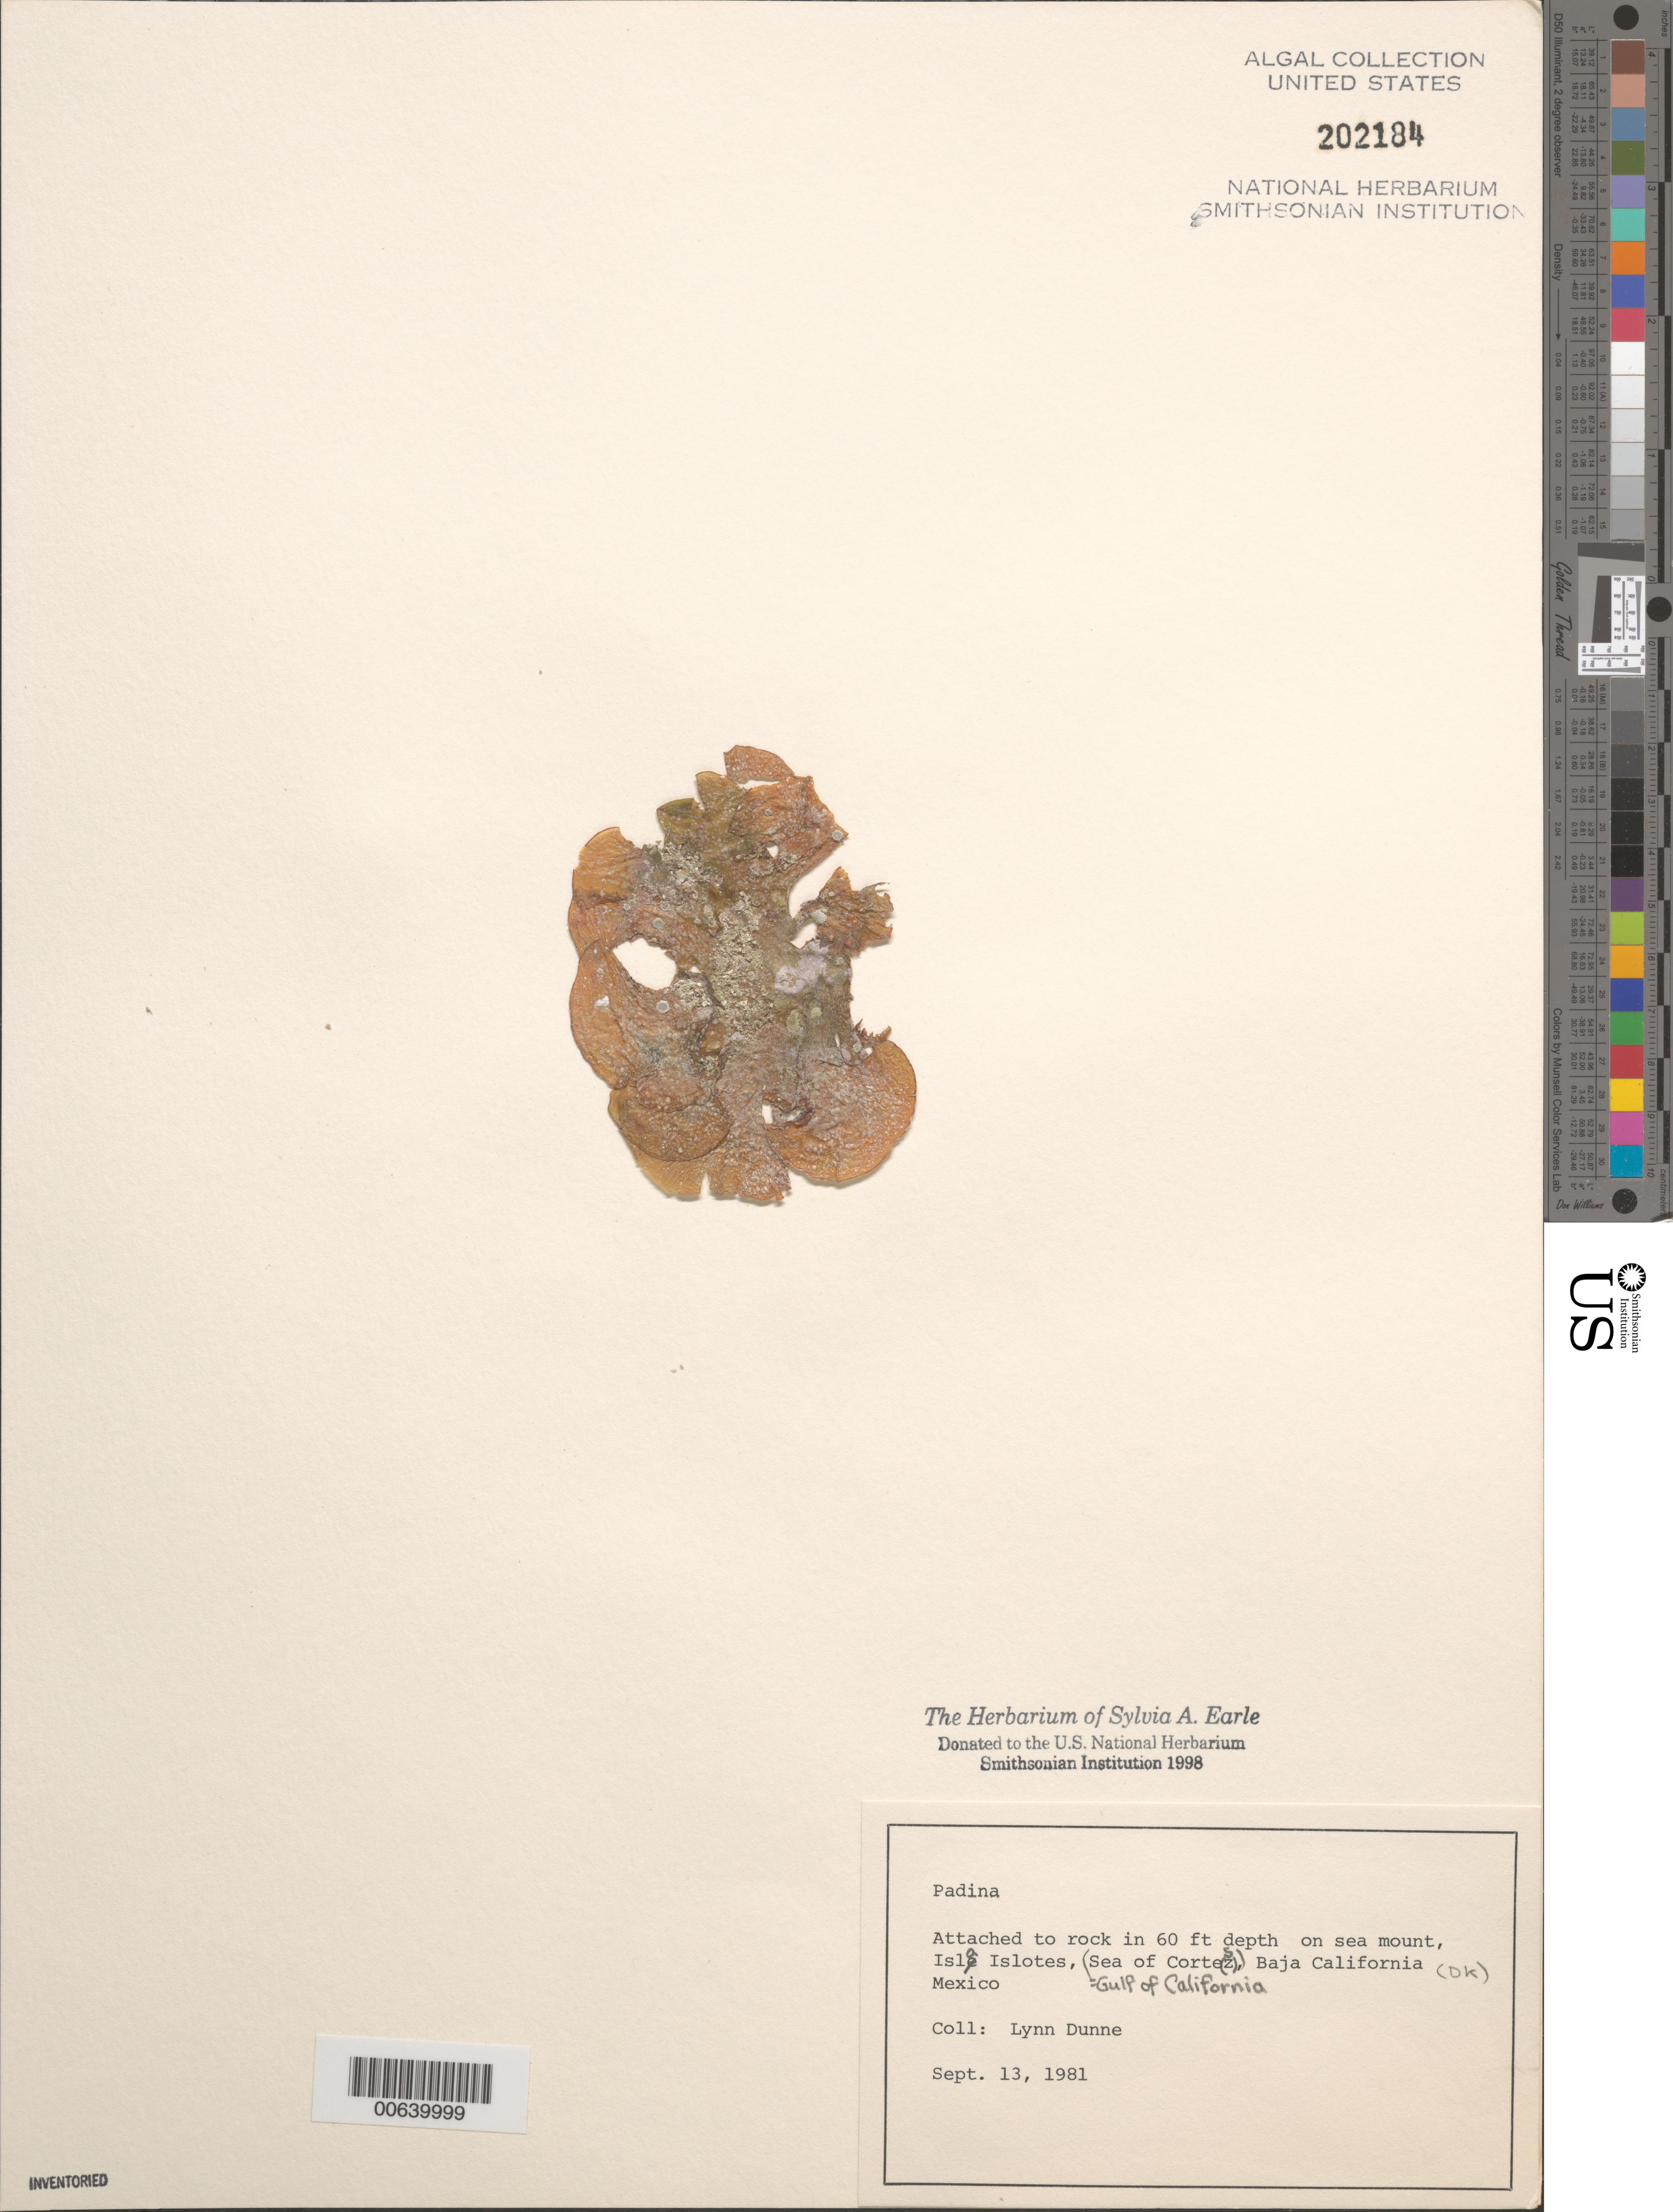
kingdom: Chromista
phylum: Ochrophyta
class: Phaeophyceae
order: Dictyotales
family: Dictyotaceae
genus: Padina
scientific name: Padina sp.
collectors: L. Dunne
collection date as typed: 13 Sep 1981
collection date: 1981-09-13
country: Mexico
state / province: Baja California Norte / Baja California Sur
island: Isla Islotes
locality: Gulf of California (Sea of Cortez)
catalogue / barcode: US 202184